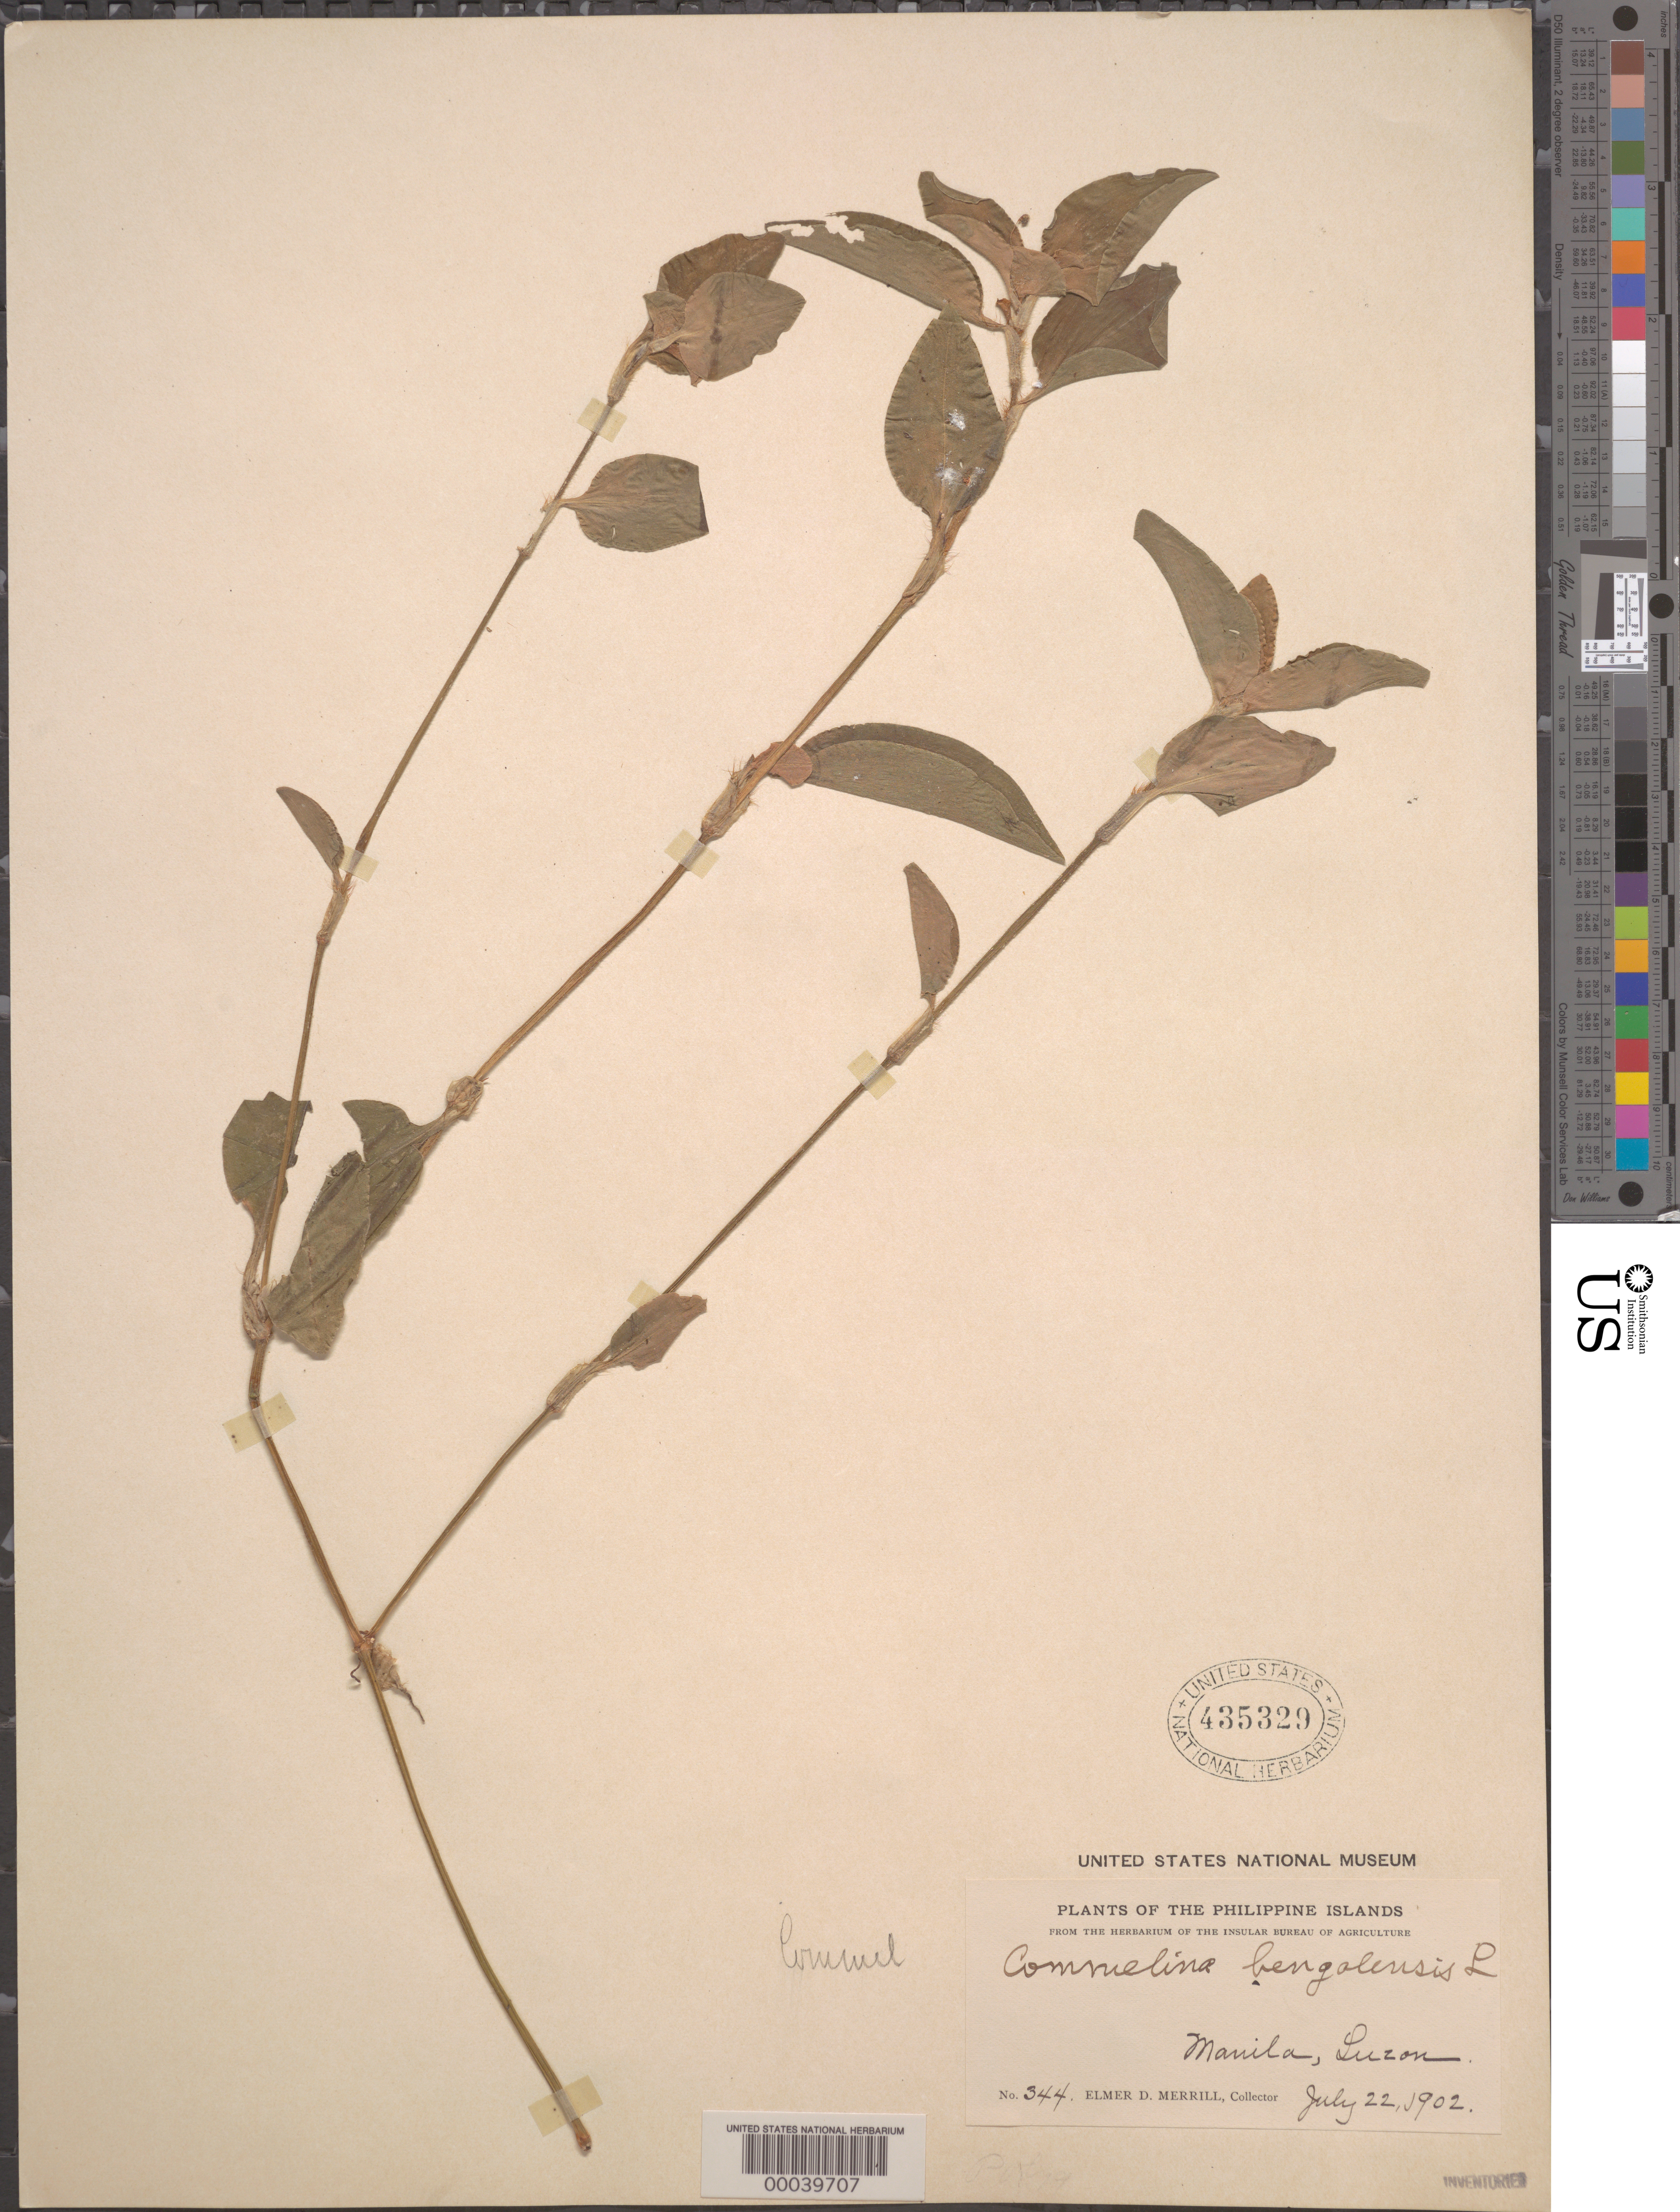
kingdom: Plantae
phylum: Tracheophyta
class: Liliopsida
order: Commelinales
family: Commelinaceae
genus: Commelina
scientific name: Commelina benghalensis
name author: L.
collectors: E. D. Merrill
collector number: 344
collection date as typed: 22 Jul 1902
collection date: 1902-07-22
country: Philippines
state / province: National Capital Region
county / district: Manila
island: Luzon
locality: Luzon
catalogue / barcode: US 435329